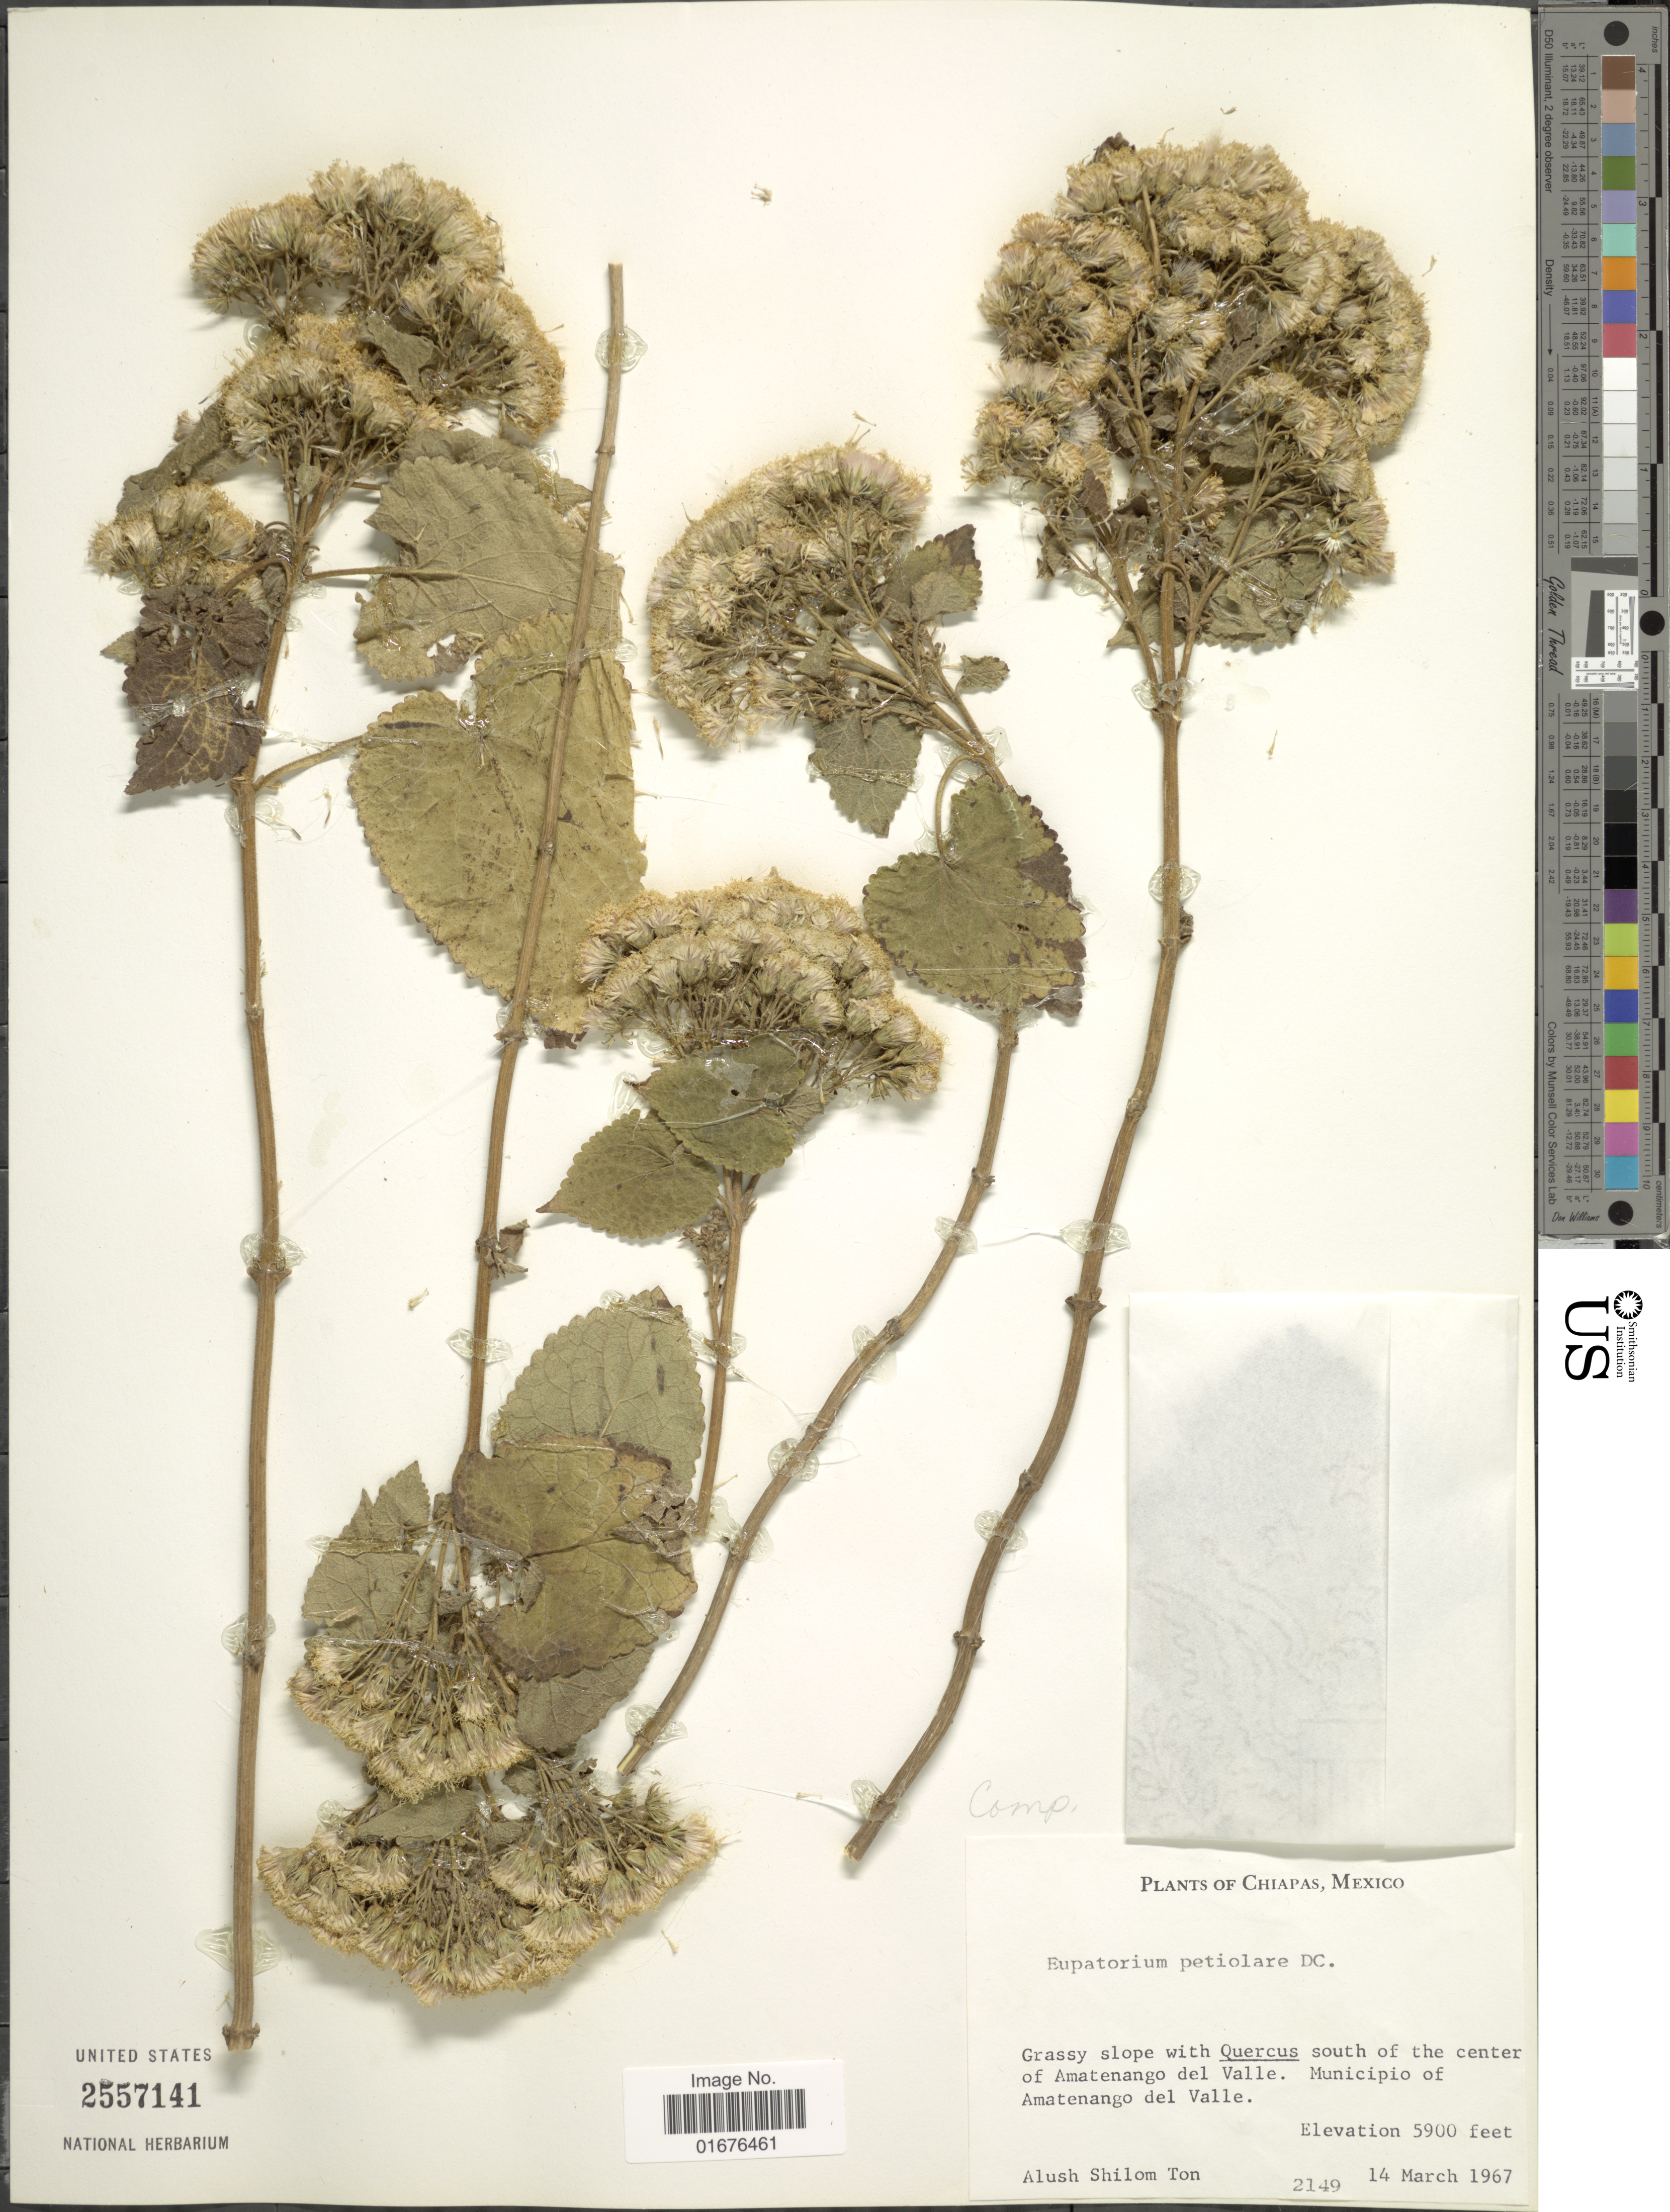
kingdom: Plantae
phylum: Tracheophyta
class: Magnoliopsida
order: Asterales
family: Asteraceae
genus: Ageratina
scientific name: Ageratina petiolaris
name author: (Moc. & Sessé ex DC.) R.M. King & H. Rob.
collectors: A. S. Ton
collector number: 2149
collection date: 1967-03-14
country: Mexico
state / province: Chiapas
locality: Grassy slope with Quercus south of center of Amatenango del Valle, Municipio de Amatenango del Valle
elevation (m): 1798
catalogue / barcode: US 2557141